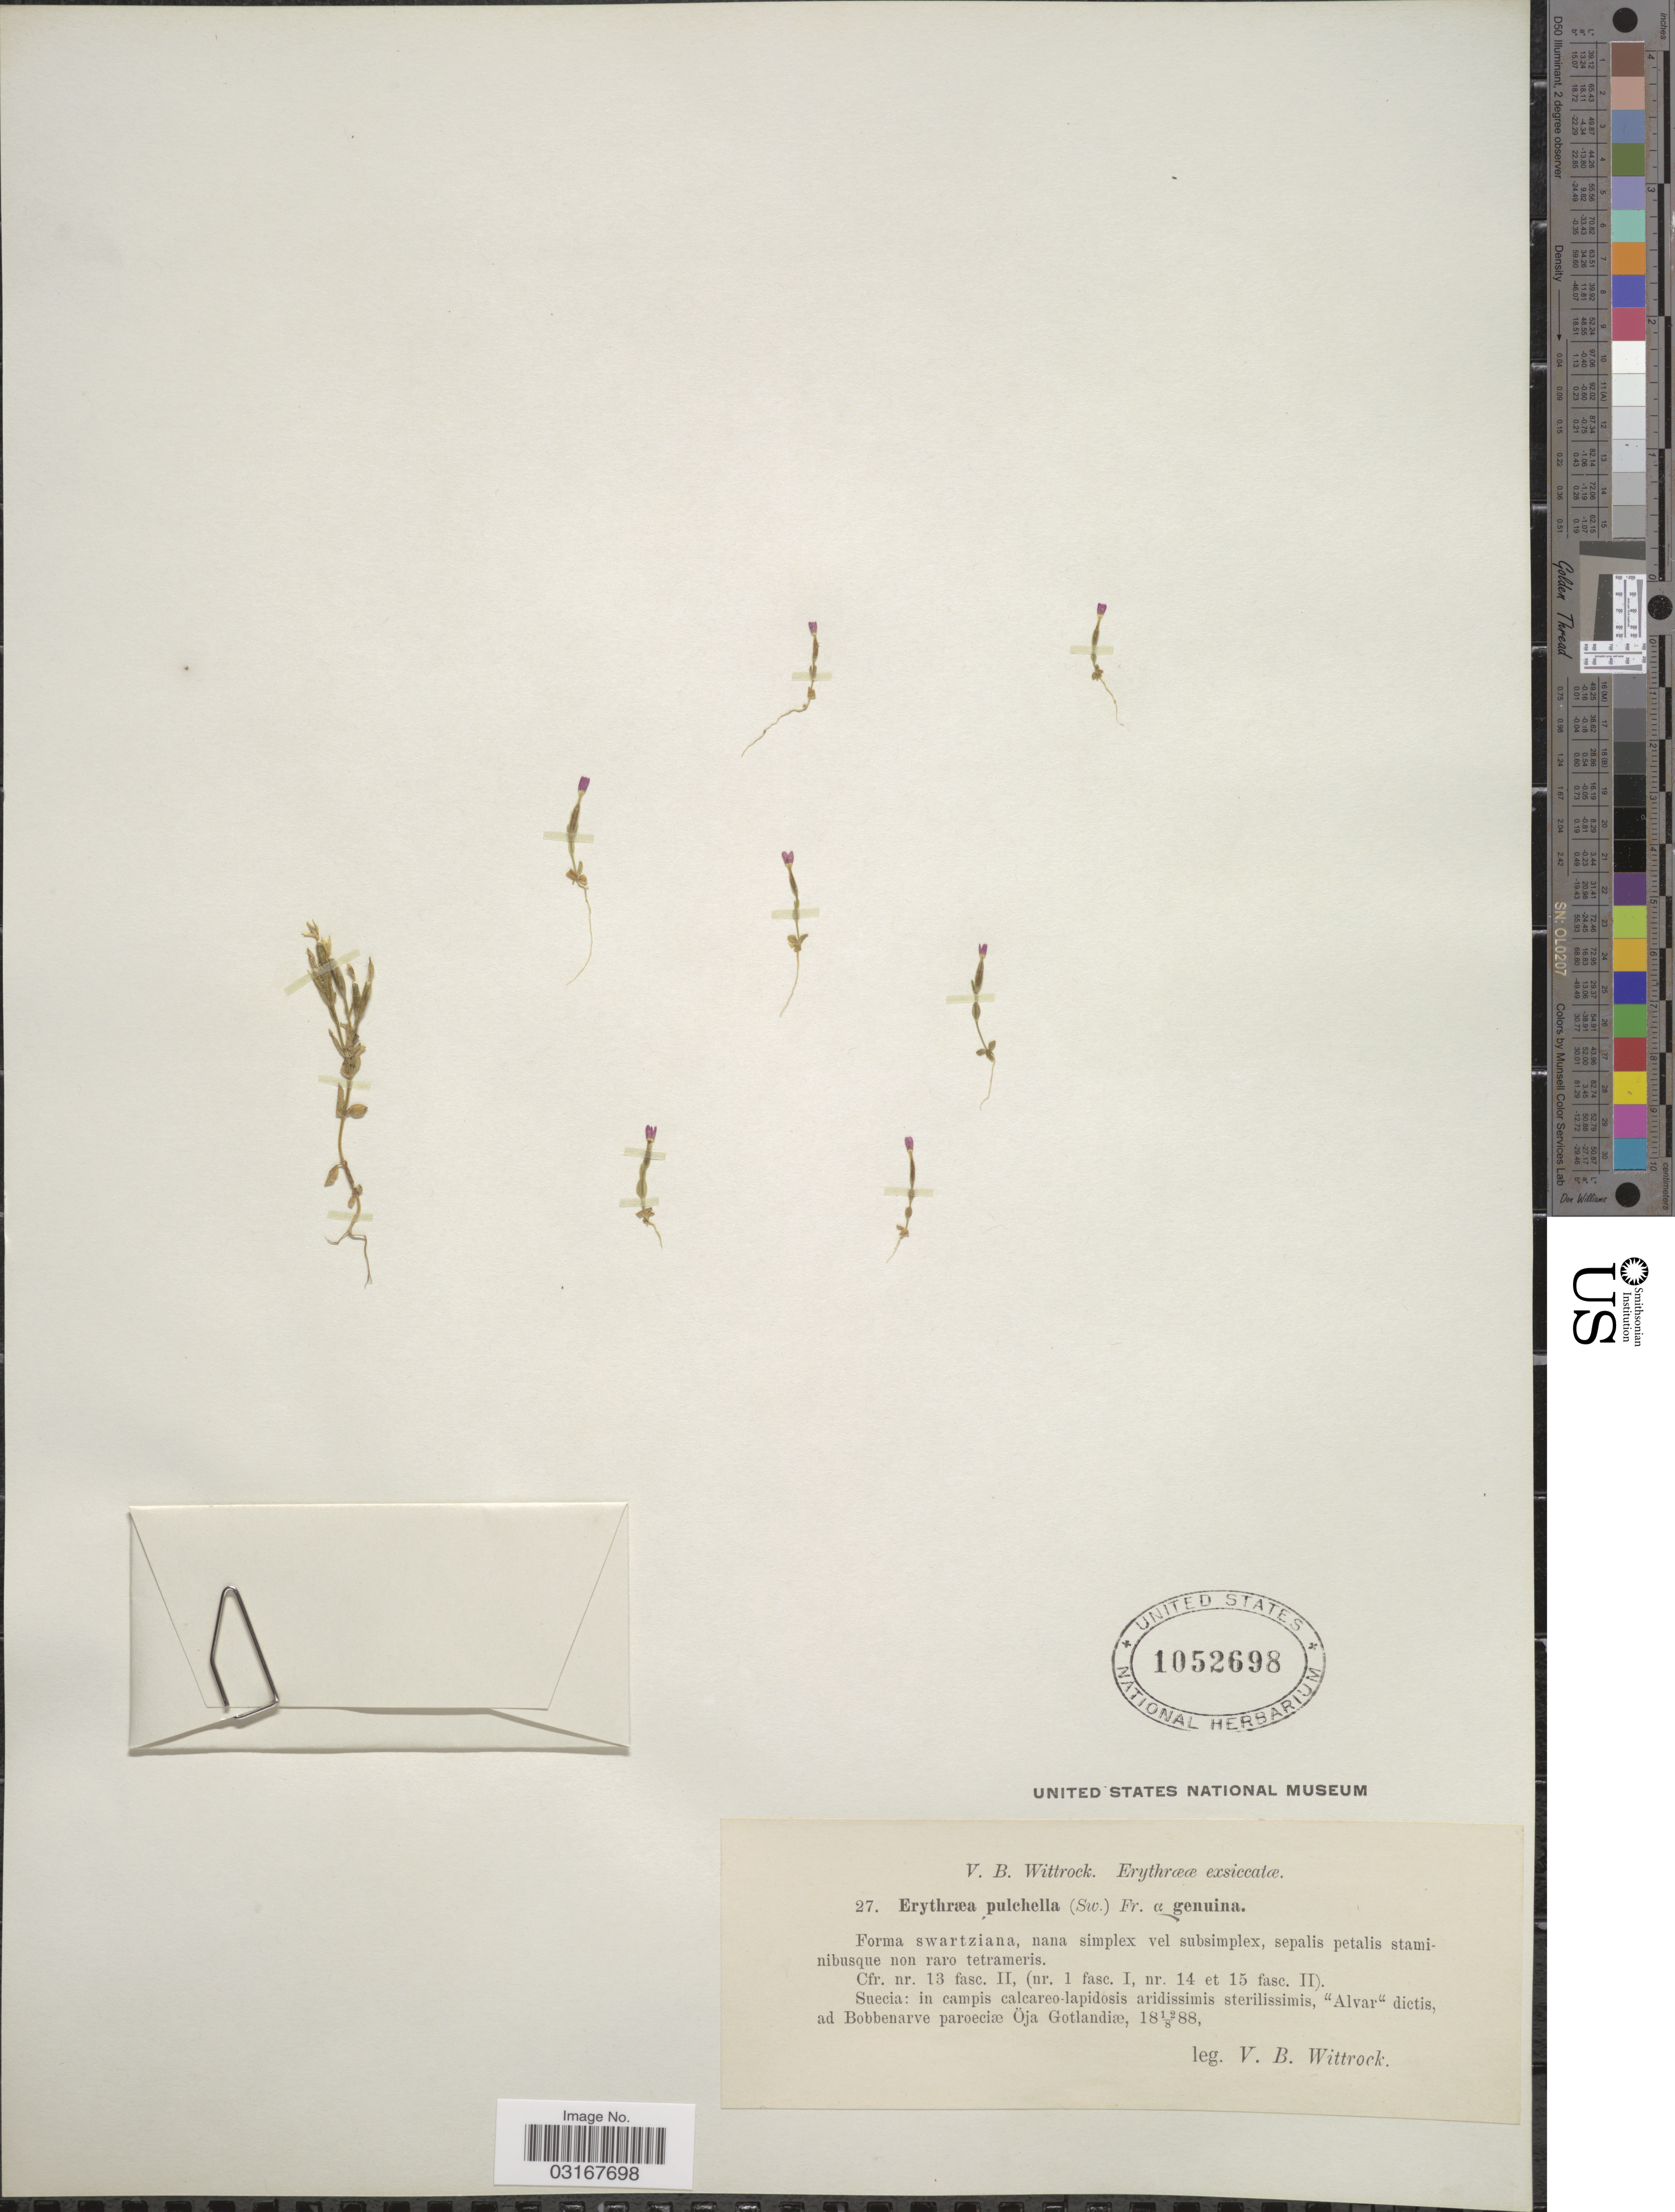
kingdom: Plantae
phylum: Tracheophyta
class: Magnoliopsida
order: Gentianales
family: Gentianaceae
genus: Centaurium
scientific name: Centaurium pulchellum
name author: (Sw.) Druce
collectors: V. Wittrock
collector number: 27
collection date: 1888-08-12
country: Sweden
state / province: Gotland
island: Gotland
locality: Suecia: in campis calcareo-lapidosis aridissimis sterilissimis, "Alvar" dictis, ad Bobbenarve paroeciæ Öja Gotlandiæ.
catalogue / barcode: US 1052698